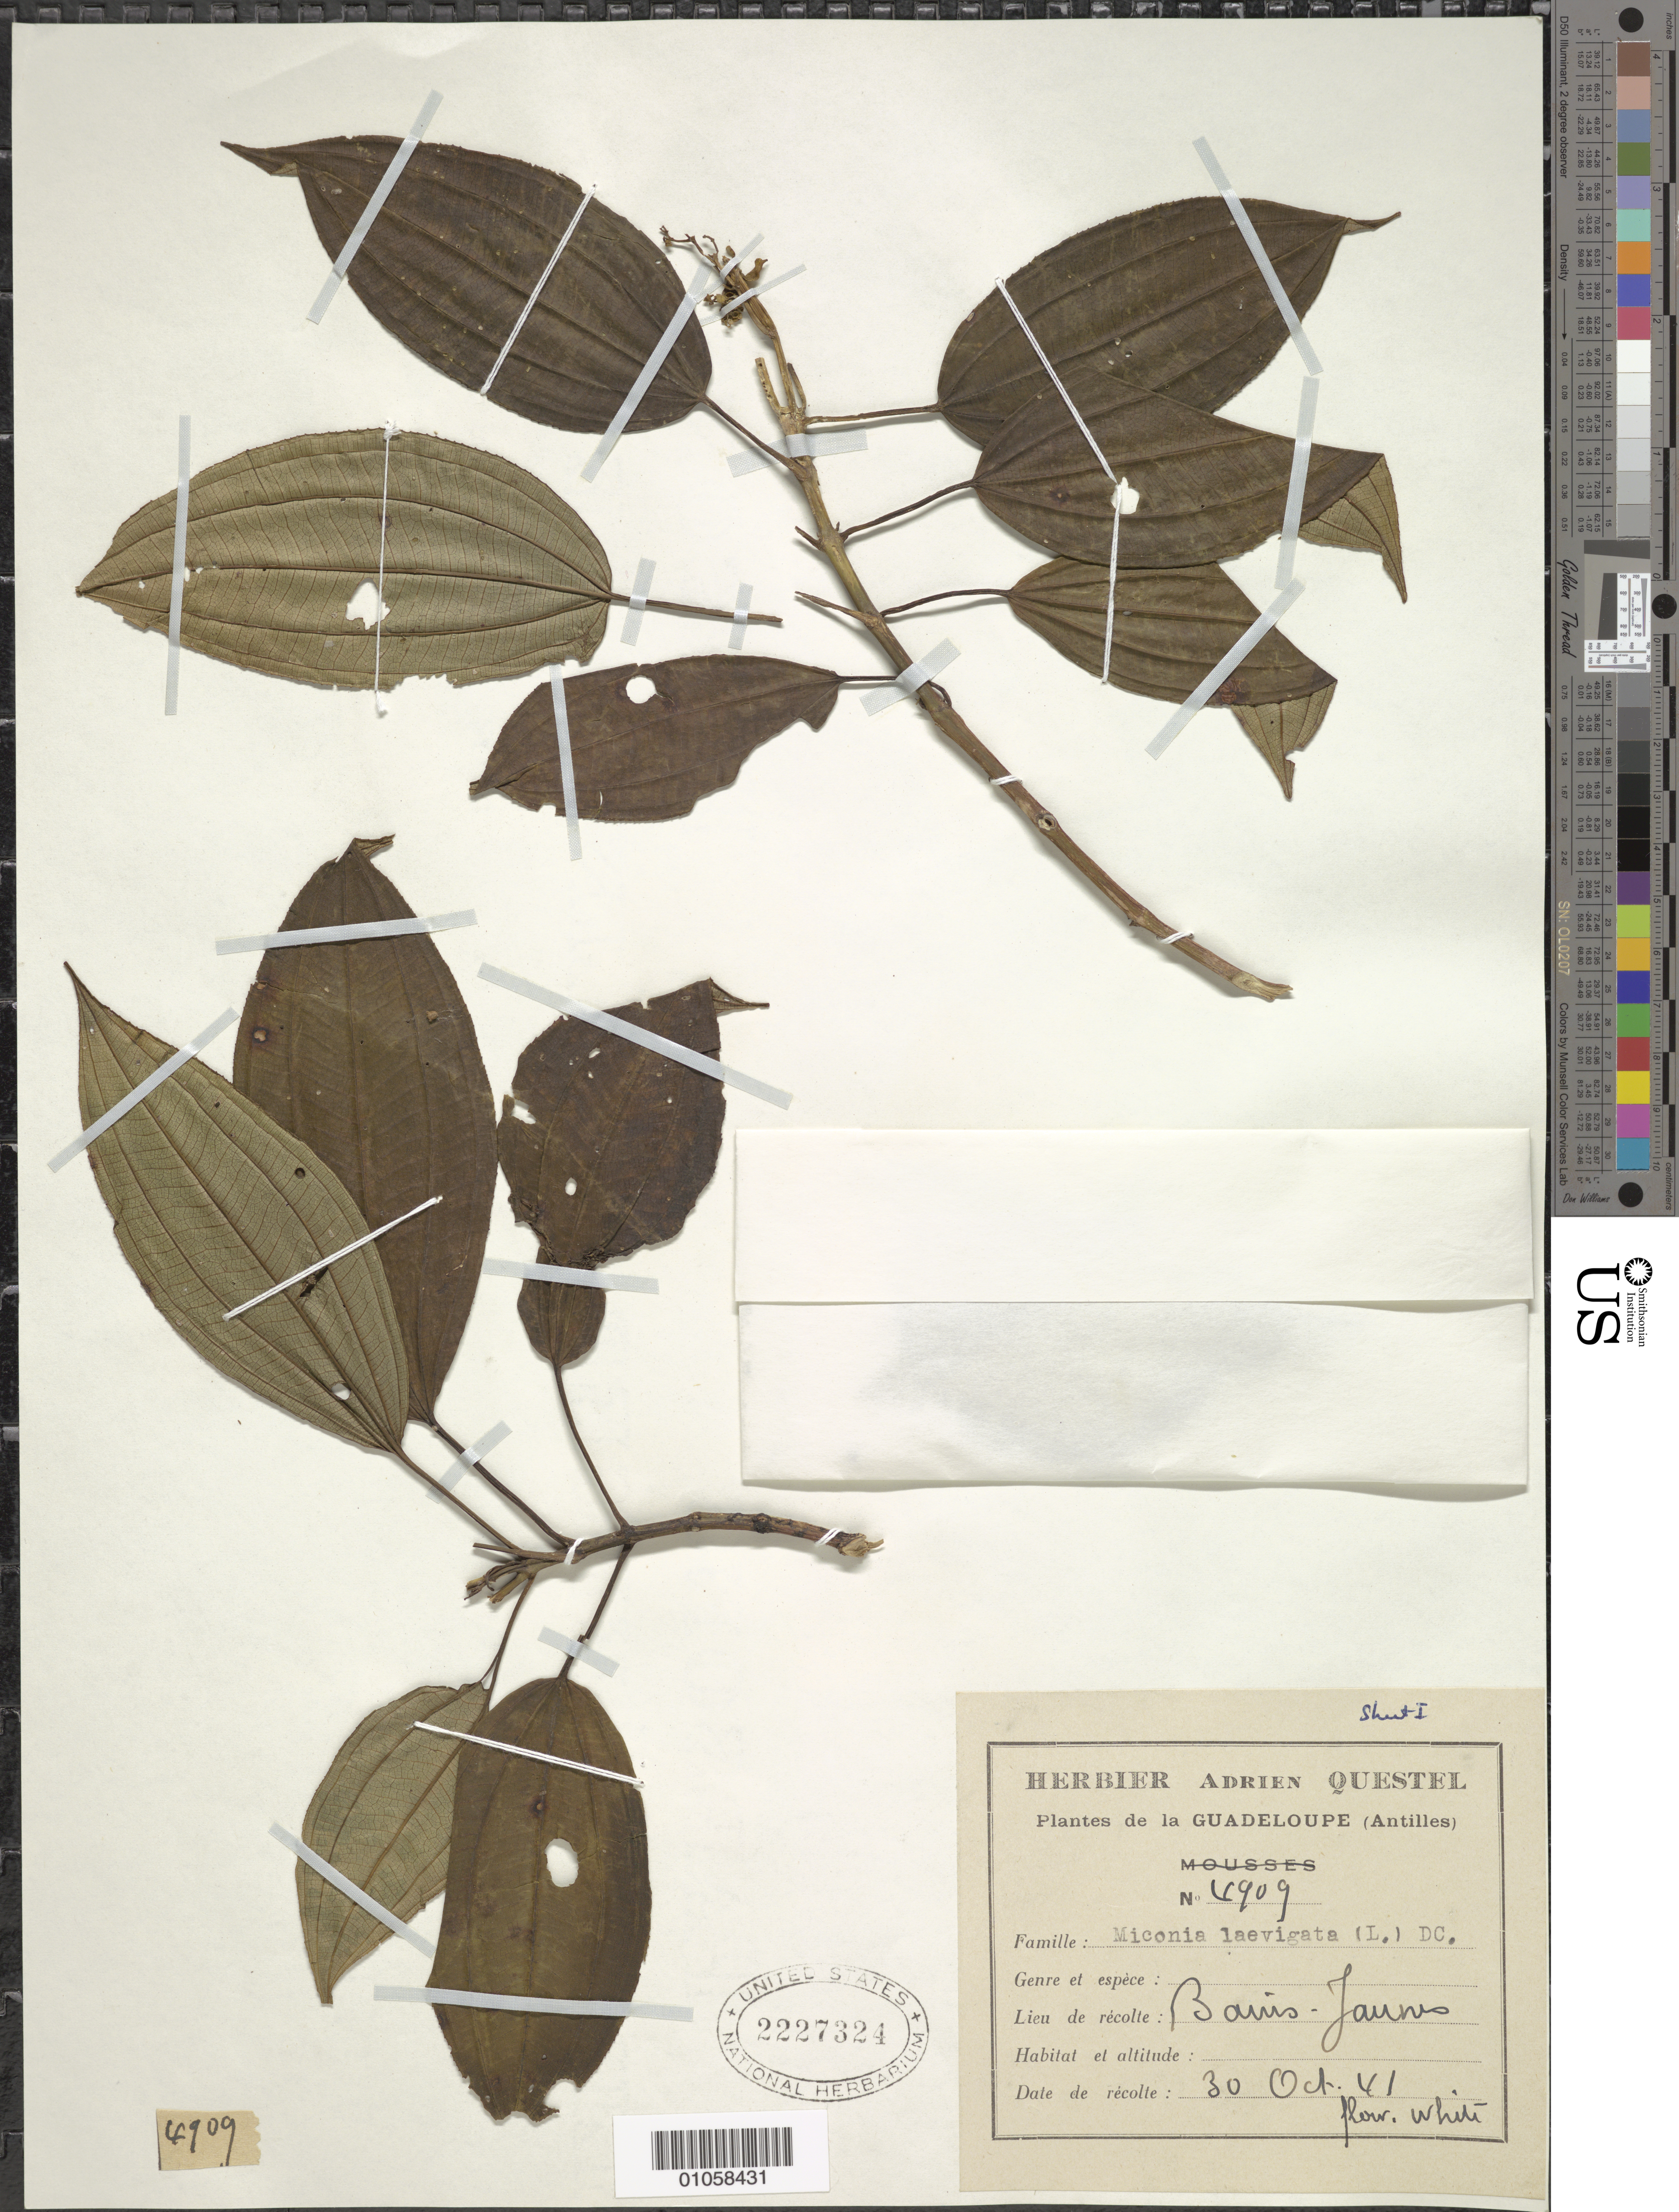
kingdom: Plantae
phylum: Tracheophyta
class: Magnoliopsida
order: Myrtales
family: Melastomataceae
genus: Miconia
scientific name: Miconia laevigata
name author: (L.) D. Don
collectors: A. Questel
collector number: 4909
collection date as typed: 30 Oct 1941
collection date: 1941-10-30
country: Guadeloupe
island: Basse Terre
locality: Bains Jaunes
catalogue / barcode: US 2227324